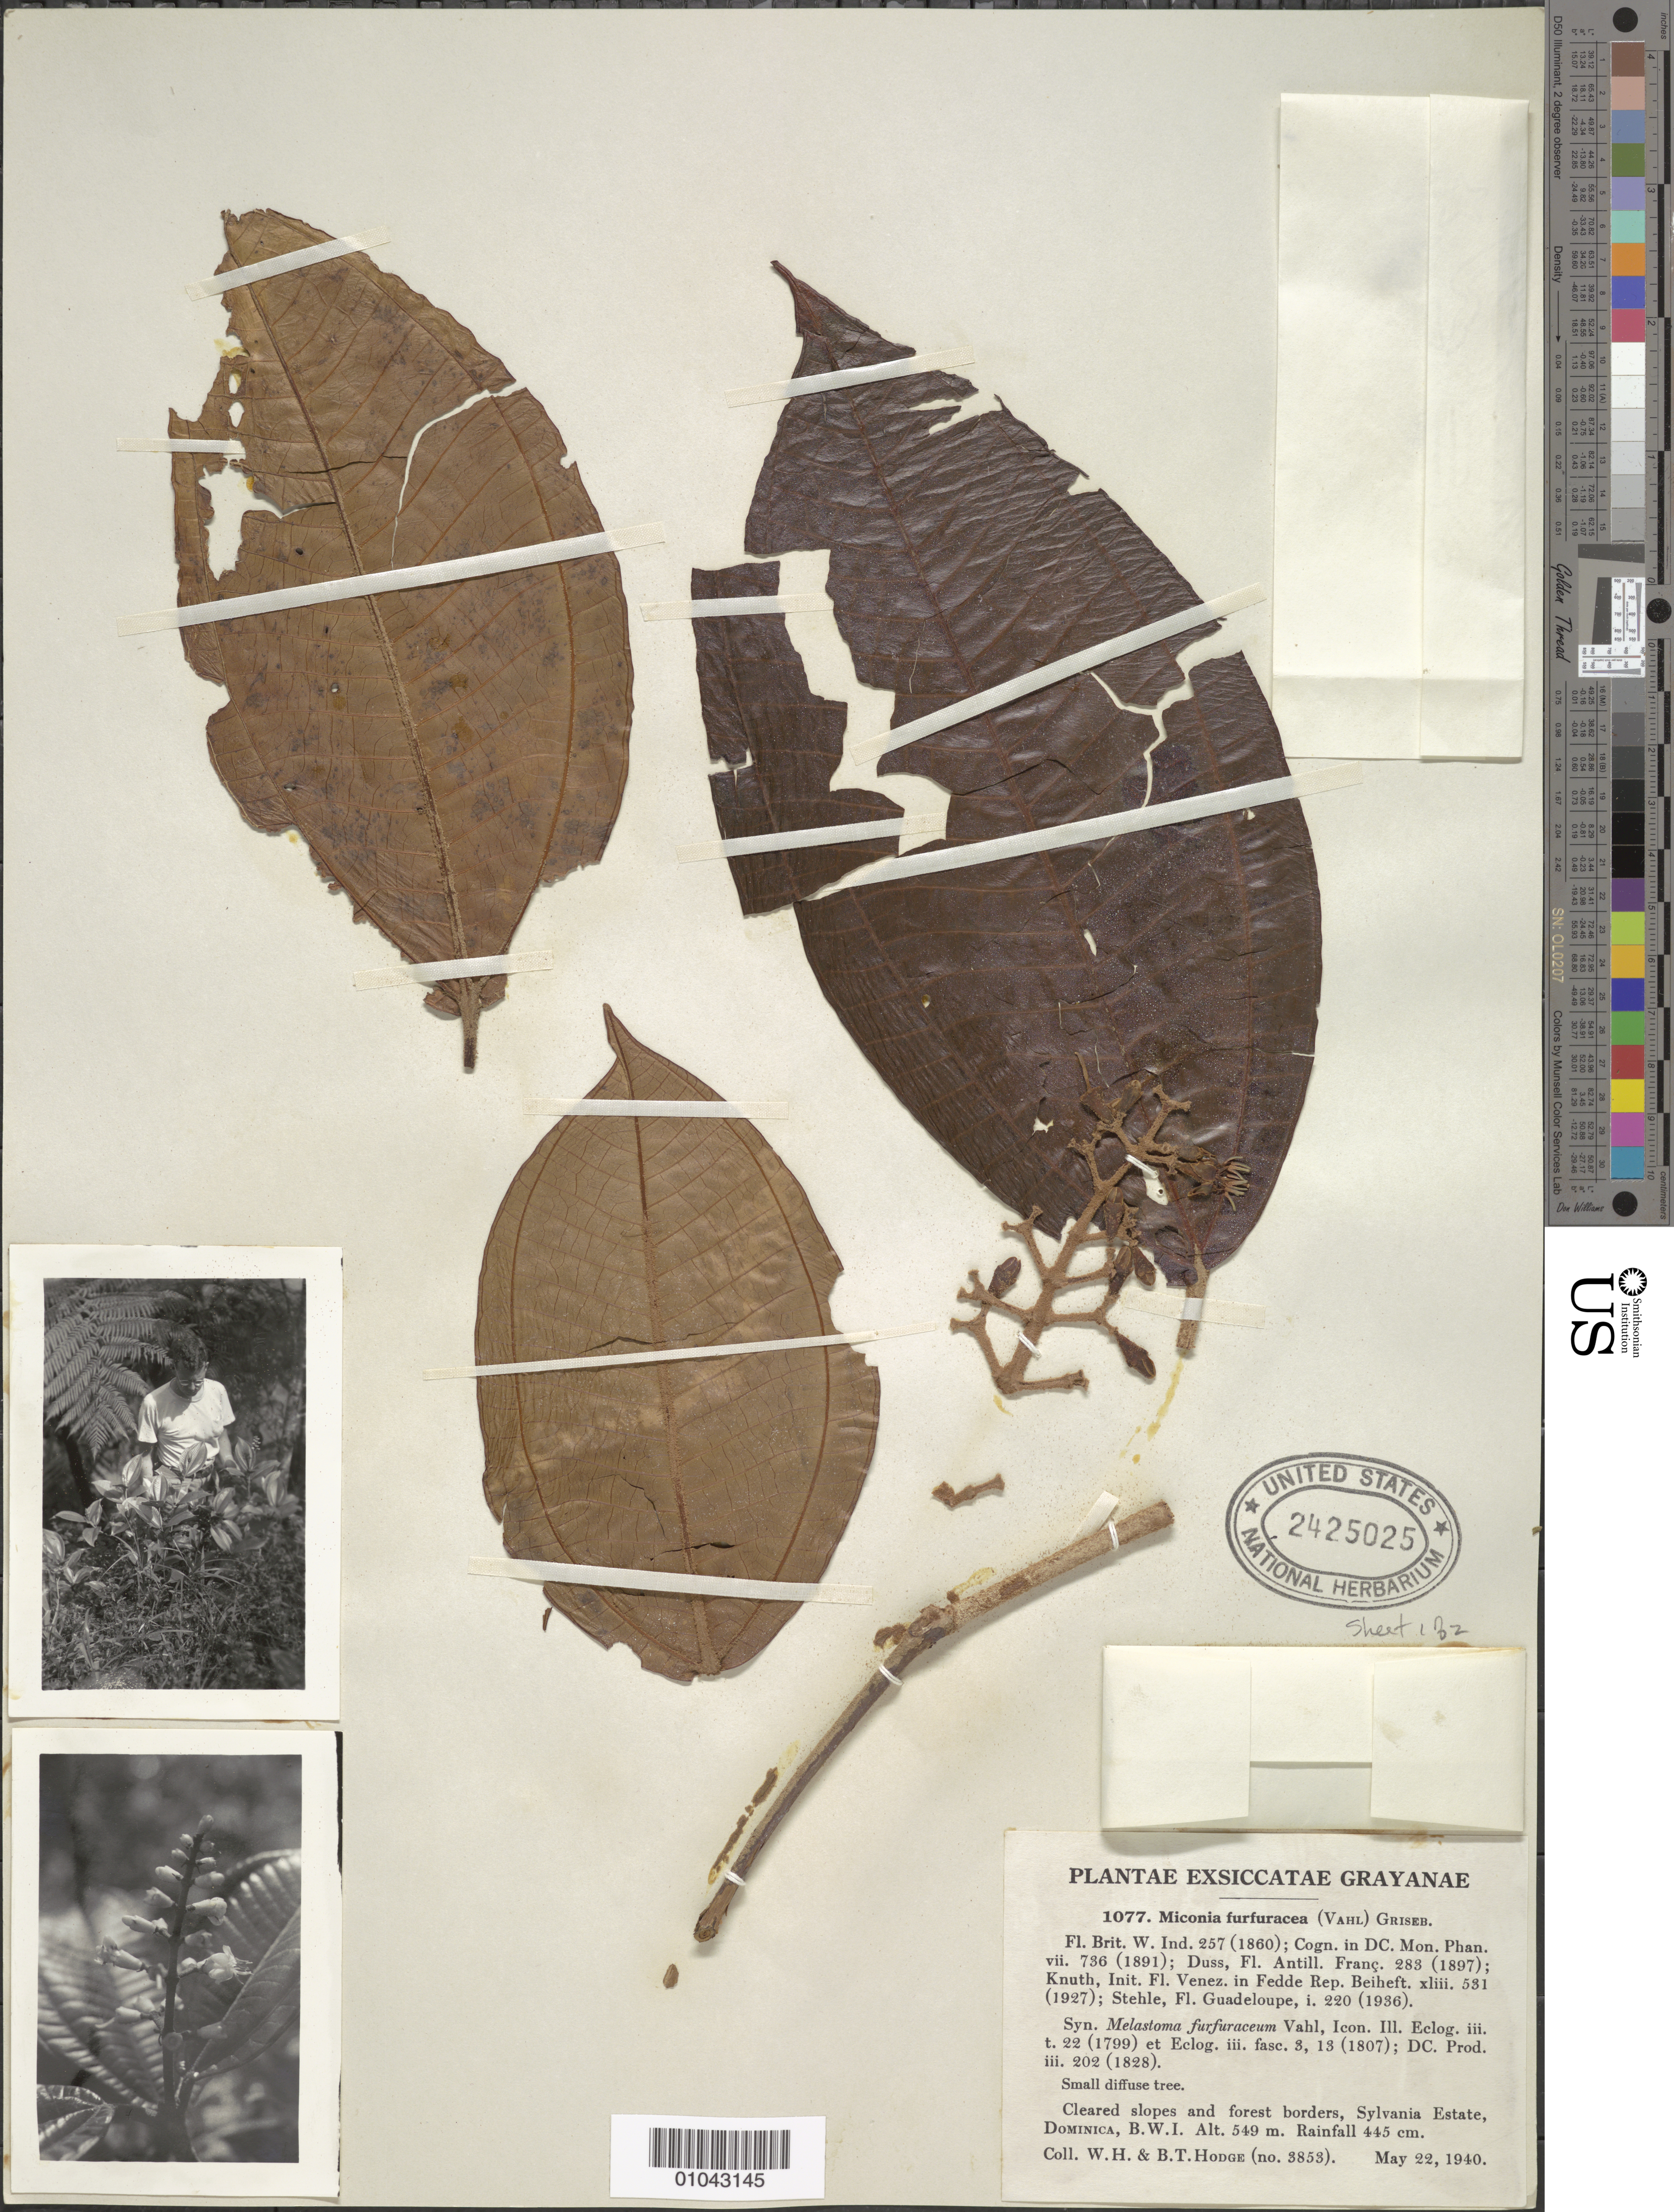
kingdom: Plantae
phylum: Tracheophyta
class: Magnoliopsida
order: Myrtales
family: Melastomataceae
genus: Miconia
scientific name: Miconia furfuracea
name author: (Vahl) Griseb.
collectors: W. Hodge & B. Hodge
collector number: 3853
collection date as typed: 22 May 1940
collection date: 1940-05-22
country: Dominica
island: Dominica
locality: Sylvania Estate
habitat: Cleared slopes and forest borders, rainfall 445 cm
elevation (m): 549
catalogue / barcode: US 2425025